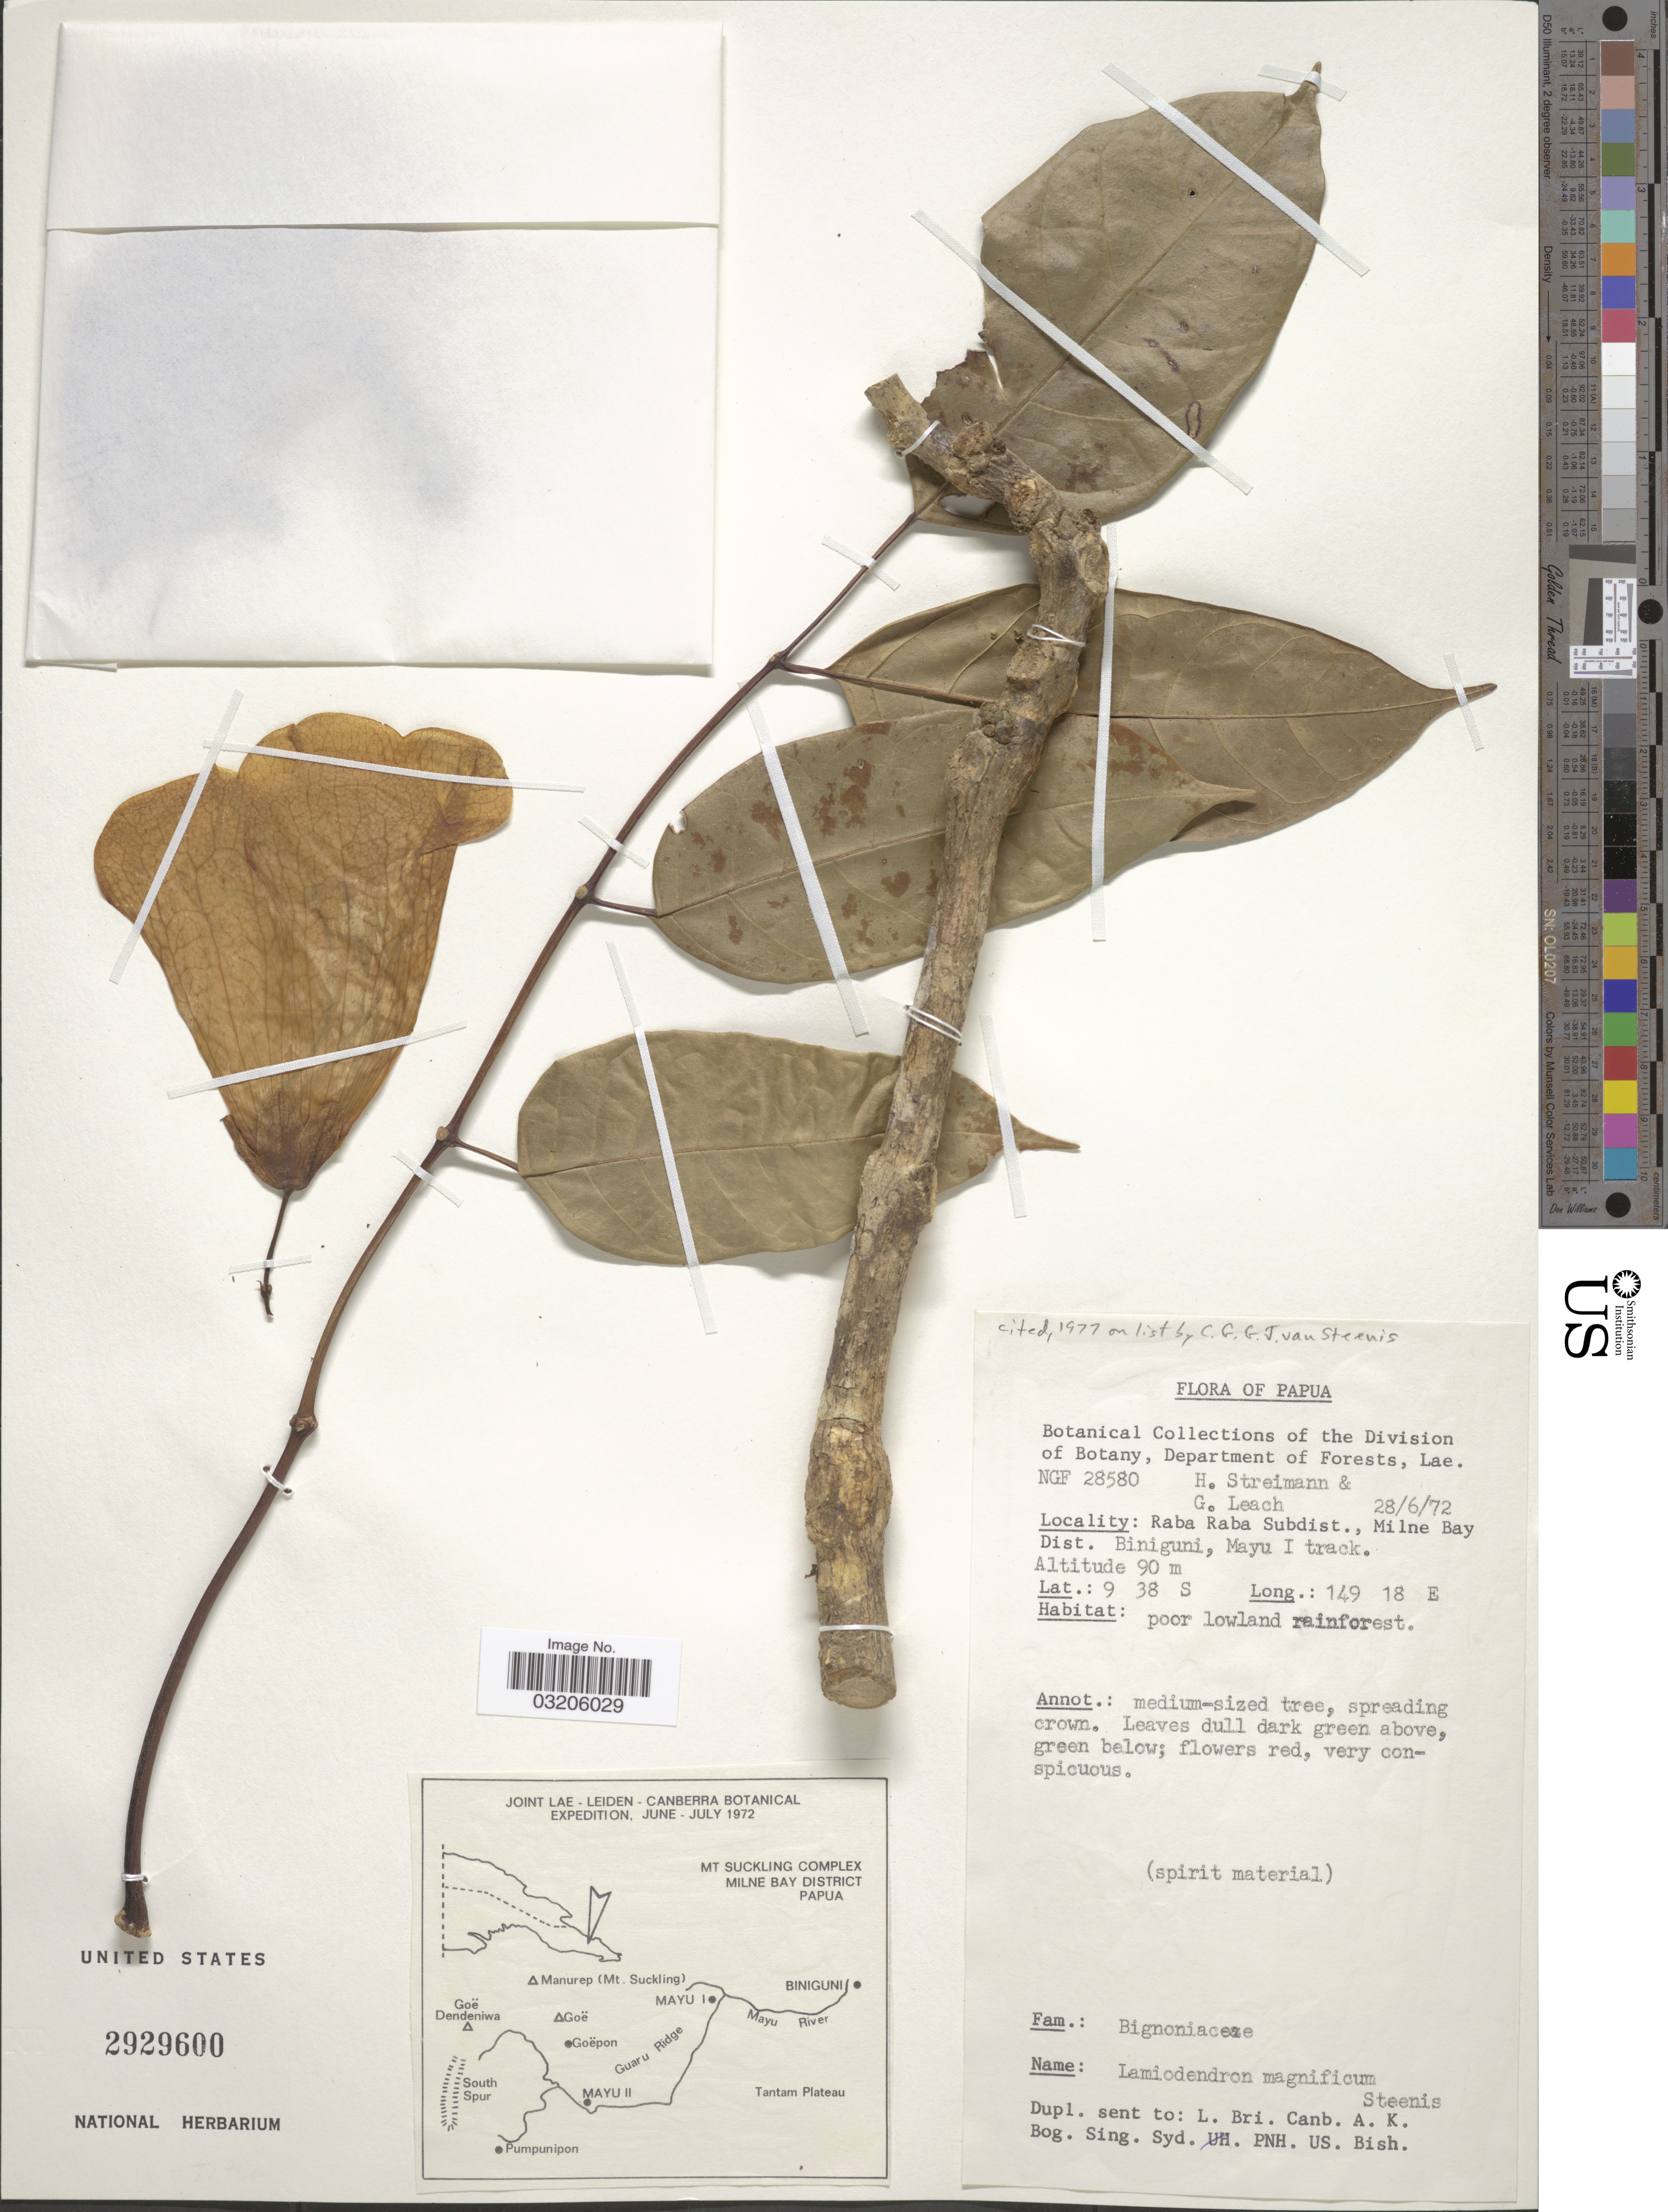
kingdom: Plantae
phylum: Tracheophyta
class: Magnoliopsida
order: Lamiales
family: Bignoniaceae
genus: Lamiodendron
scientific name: Lamiodendron magnificum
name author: Steenis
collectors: H. Streiman & G. Leach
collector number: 28580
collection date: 1972-06-28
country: Papua New Guinea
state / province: Milne Bay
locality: Papua. Raba Raba Subdist., Milne Bay Dist. Biniguni, Mayu I track.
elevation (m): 90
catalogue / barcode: US 2929600